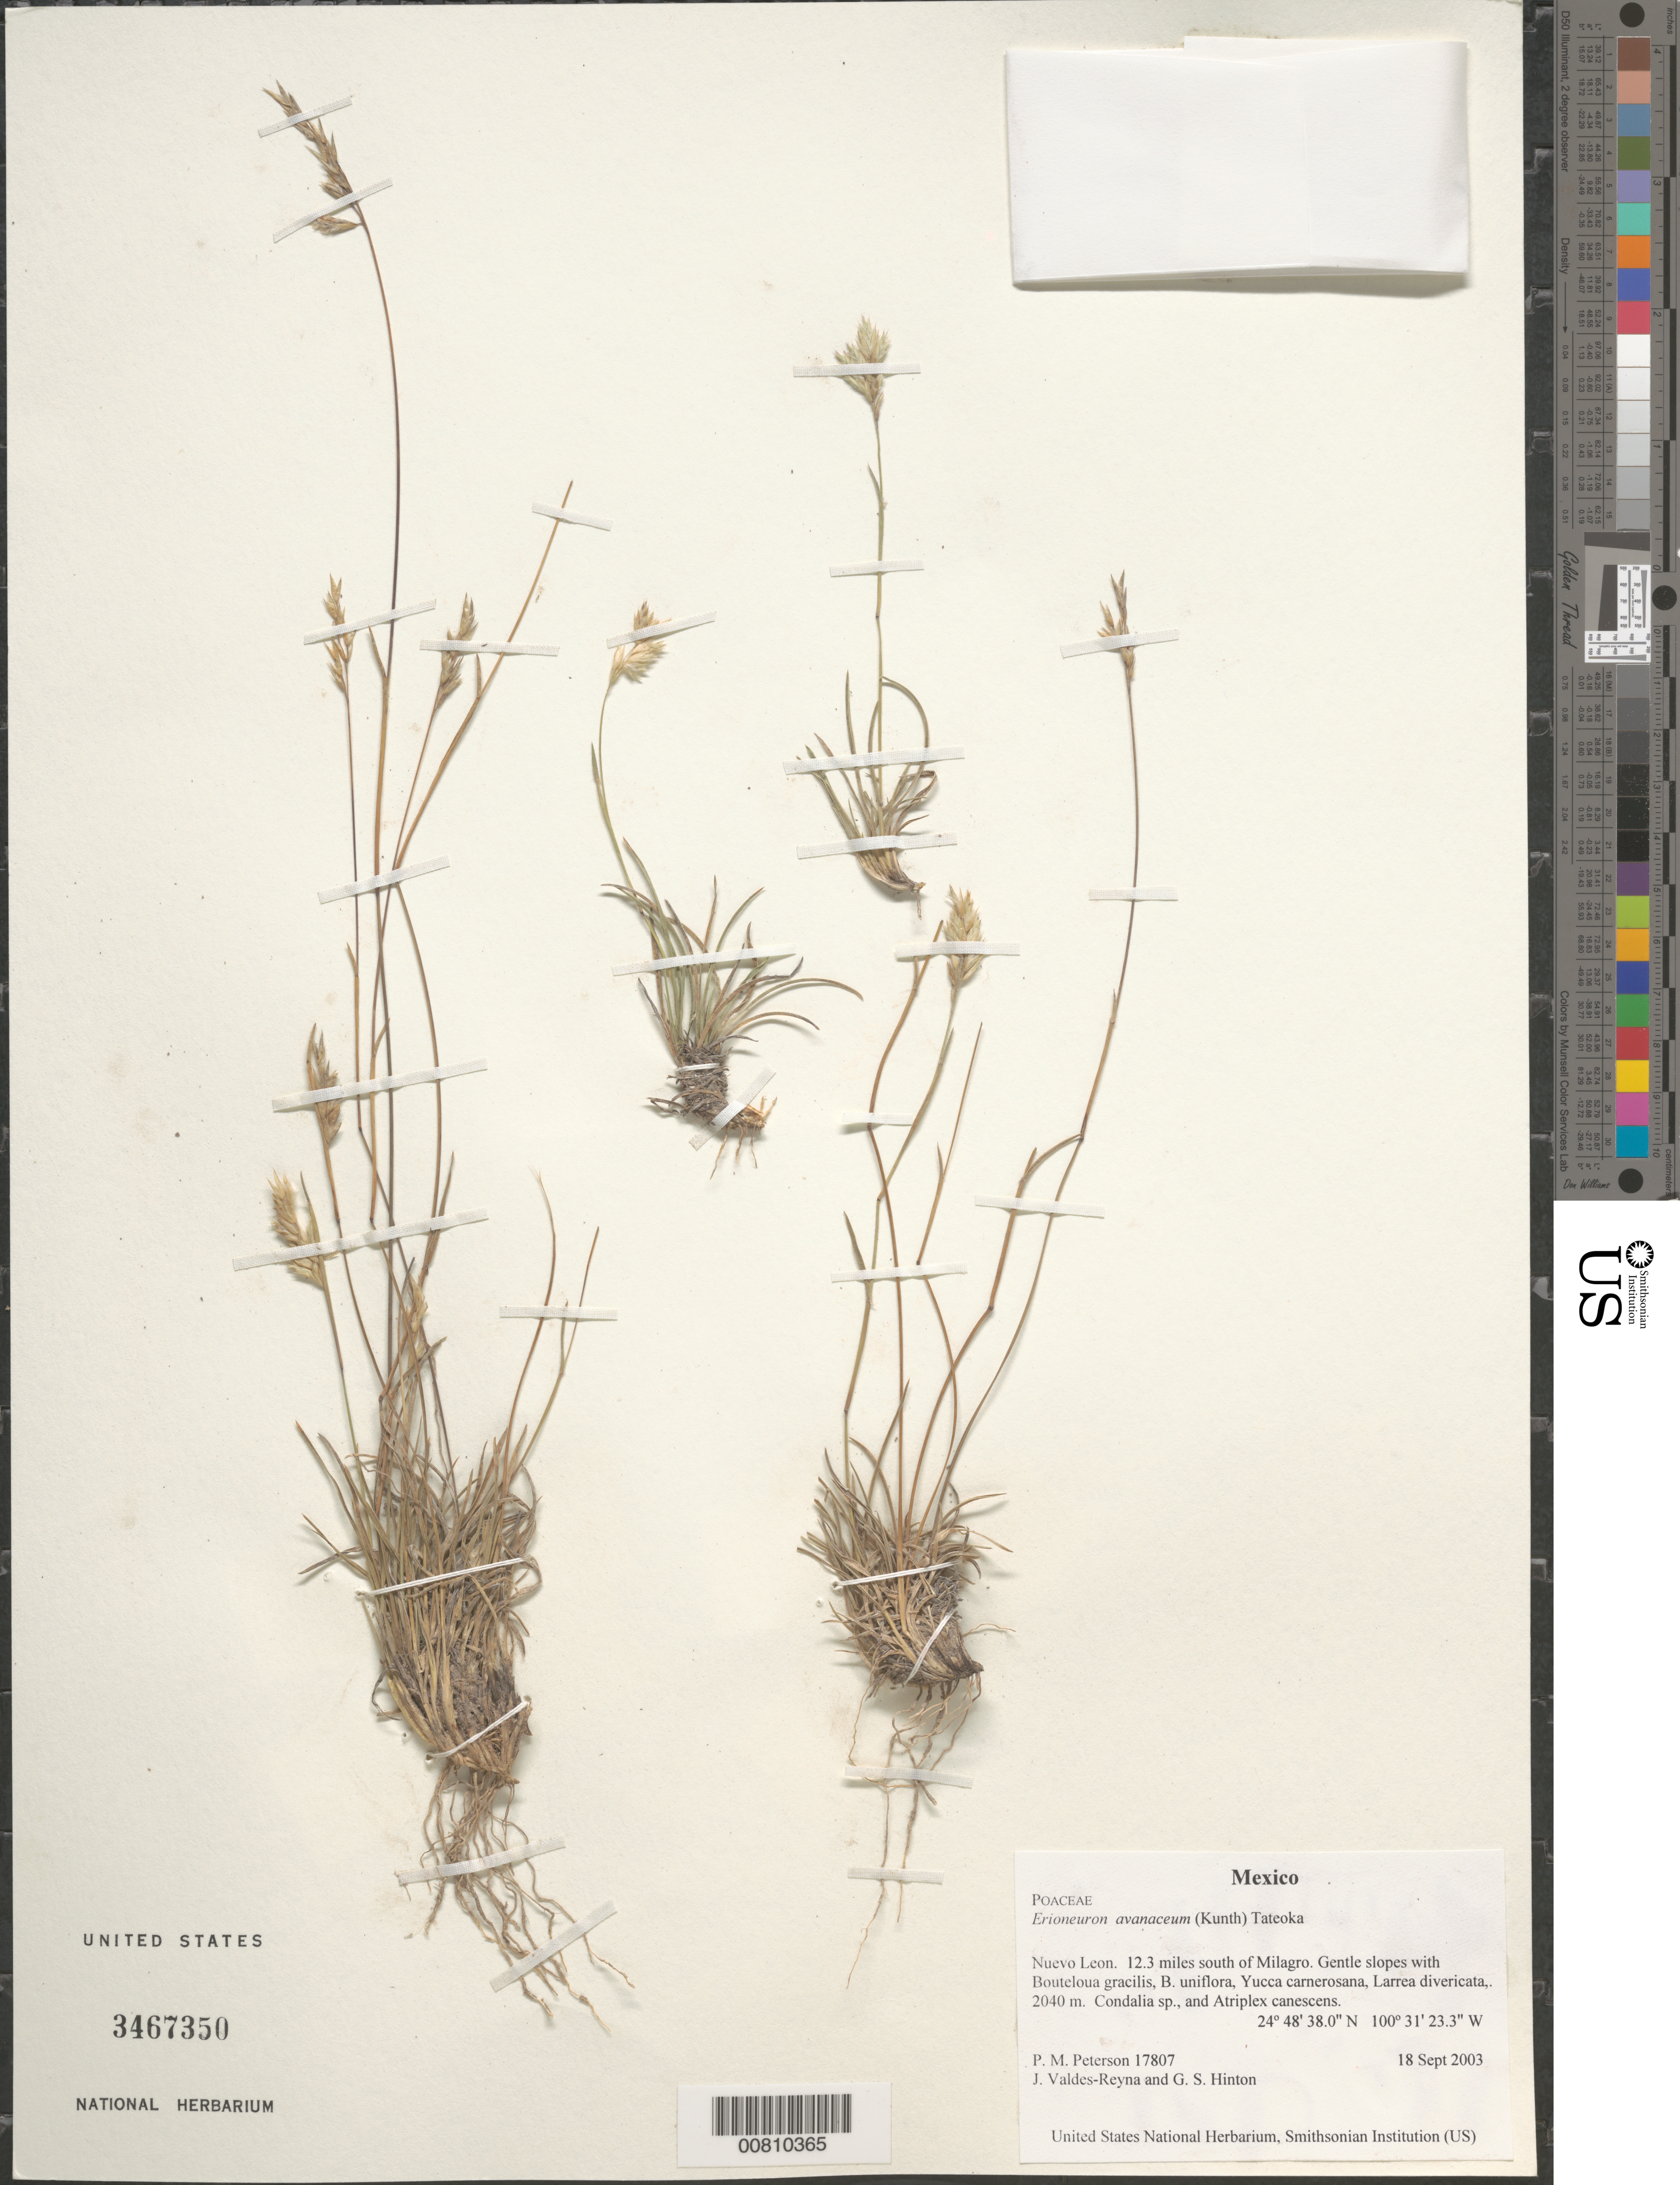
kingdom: Plantae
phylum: Tracheophyta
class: Liliopsida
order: Poales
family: Poaceae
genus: Erioneuron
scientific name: Erioneuron avenaceum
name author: (Kunth) Tateoka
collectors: P. M. Peterson, J. Valdés-Reyna & H. Hinton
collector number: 17807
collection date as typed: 18 Sep 2003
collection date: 2003-09-18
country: Mexico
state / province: Nuevo León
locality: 12.3 miles south of Milagro. Gentle slopes with Bouteloua gracilis, B. uniflora, Yucca carnerosana, Larrea divericata,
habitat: Condalia sp., and Atriplex canescens.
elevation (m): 2040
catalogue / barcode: US 3467350